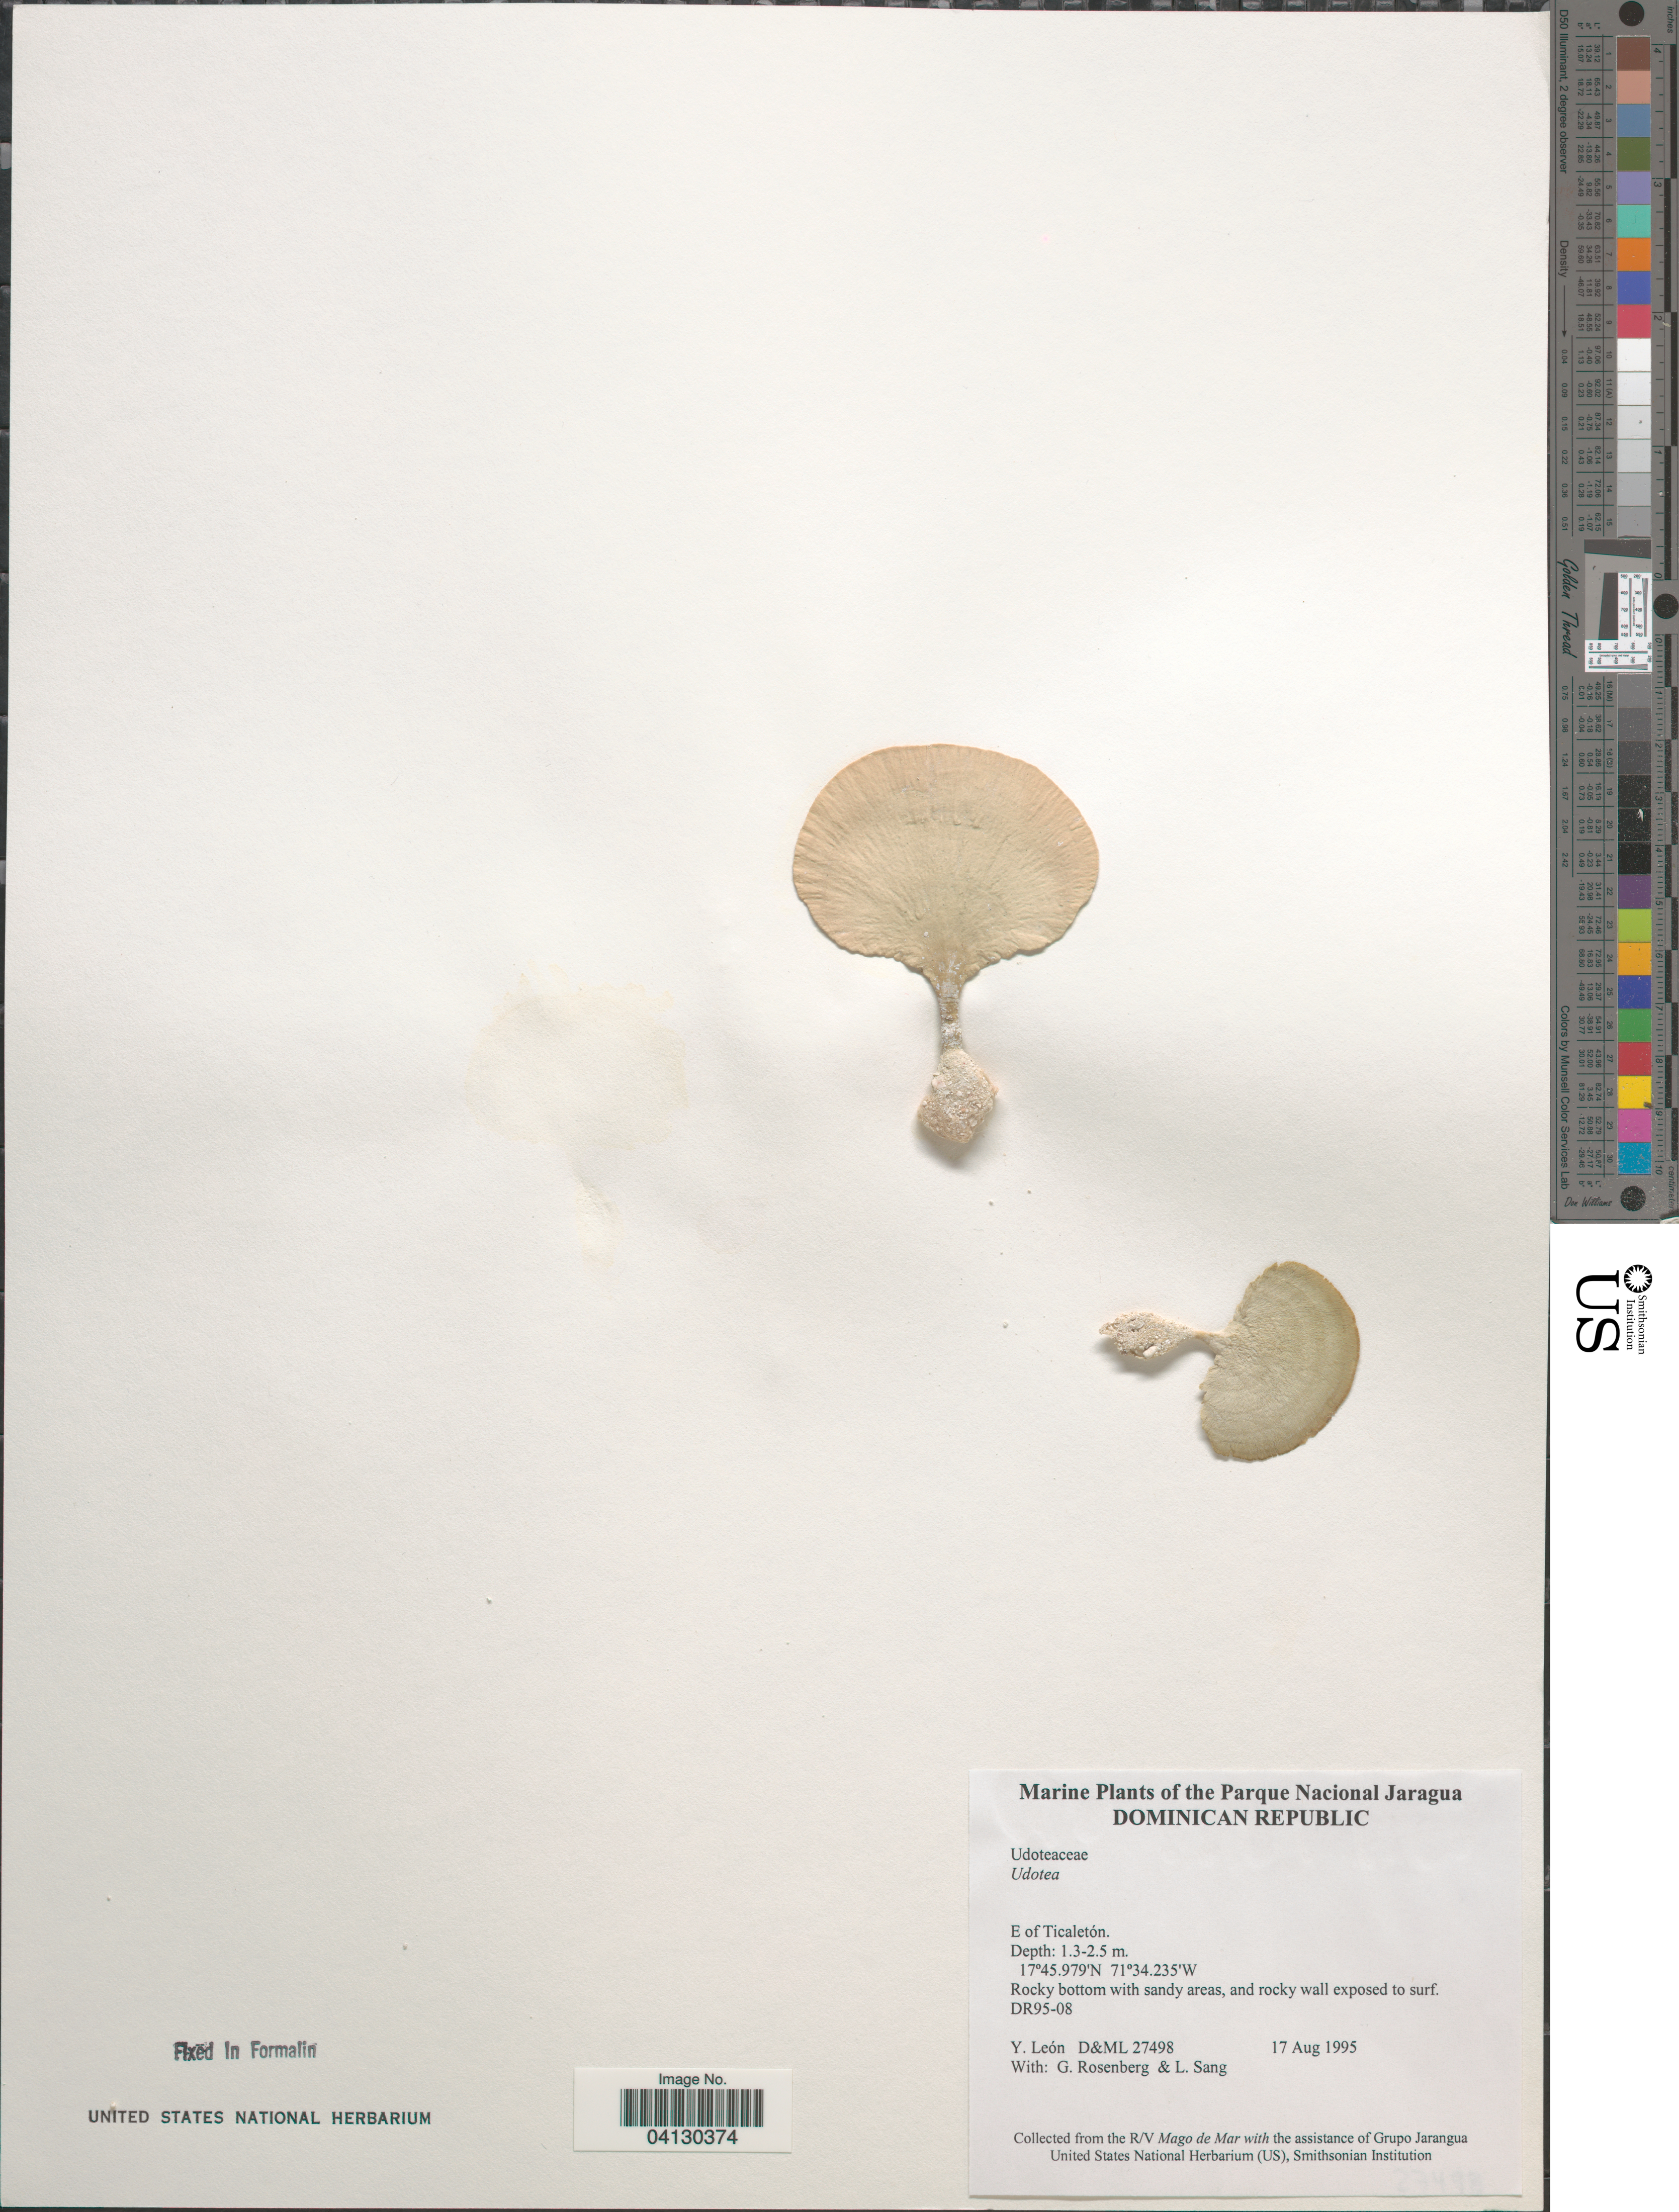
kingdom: Plantae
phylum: Chlorophyta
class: Ulvophyceae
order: Bryopsidales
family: Udoteaceae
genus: Udotea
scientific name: Udotea sp.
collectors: Y. León, G. Rosenberg & L. Sang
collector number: D&ML27498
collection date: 1995-08-17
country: Dominican Republic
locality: The Parque Nacional Jaragua. E of Ticaletón.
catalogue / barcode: US 328900